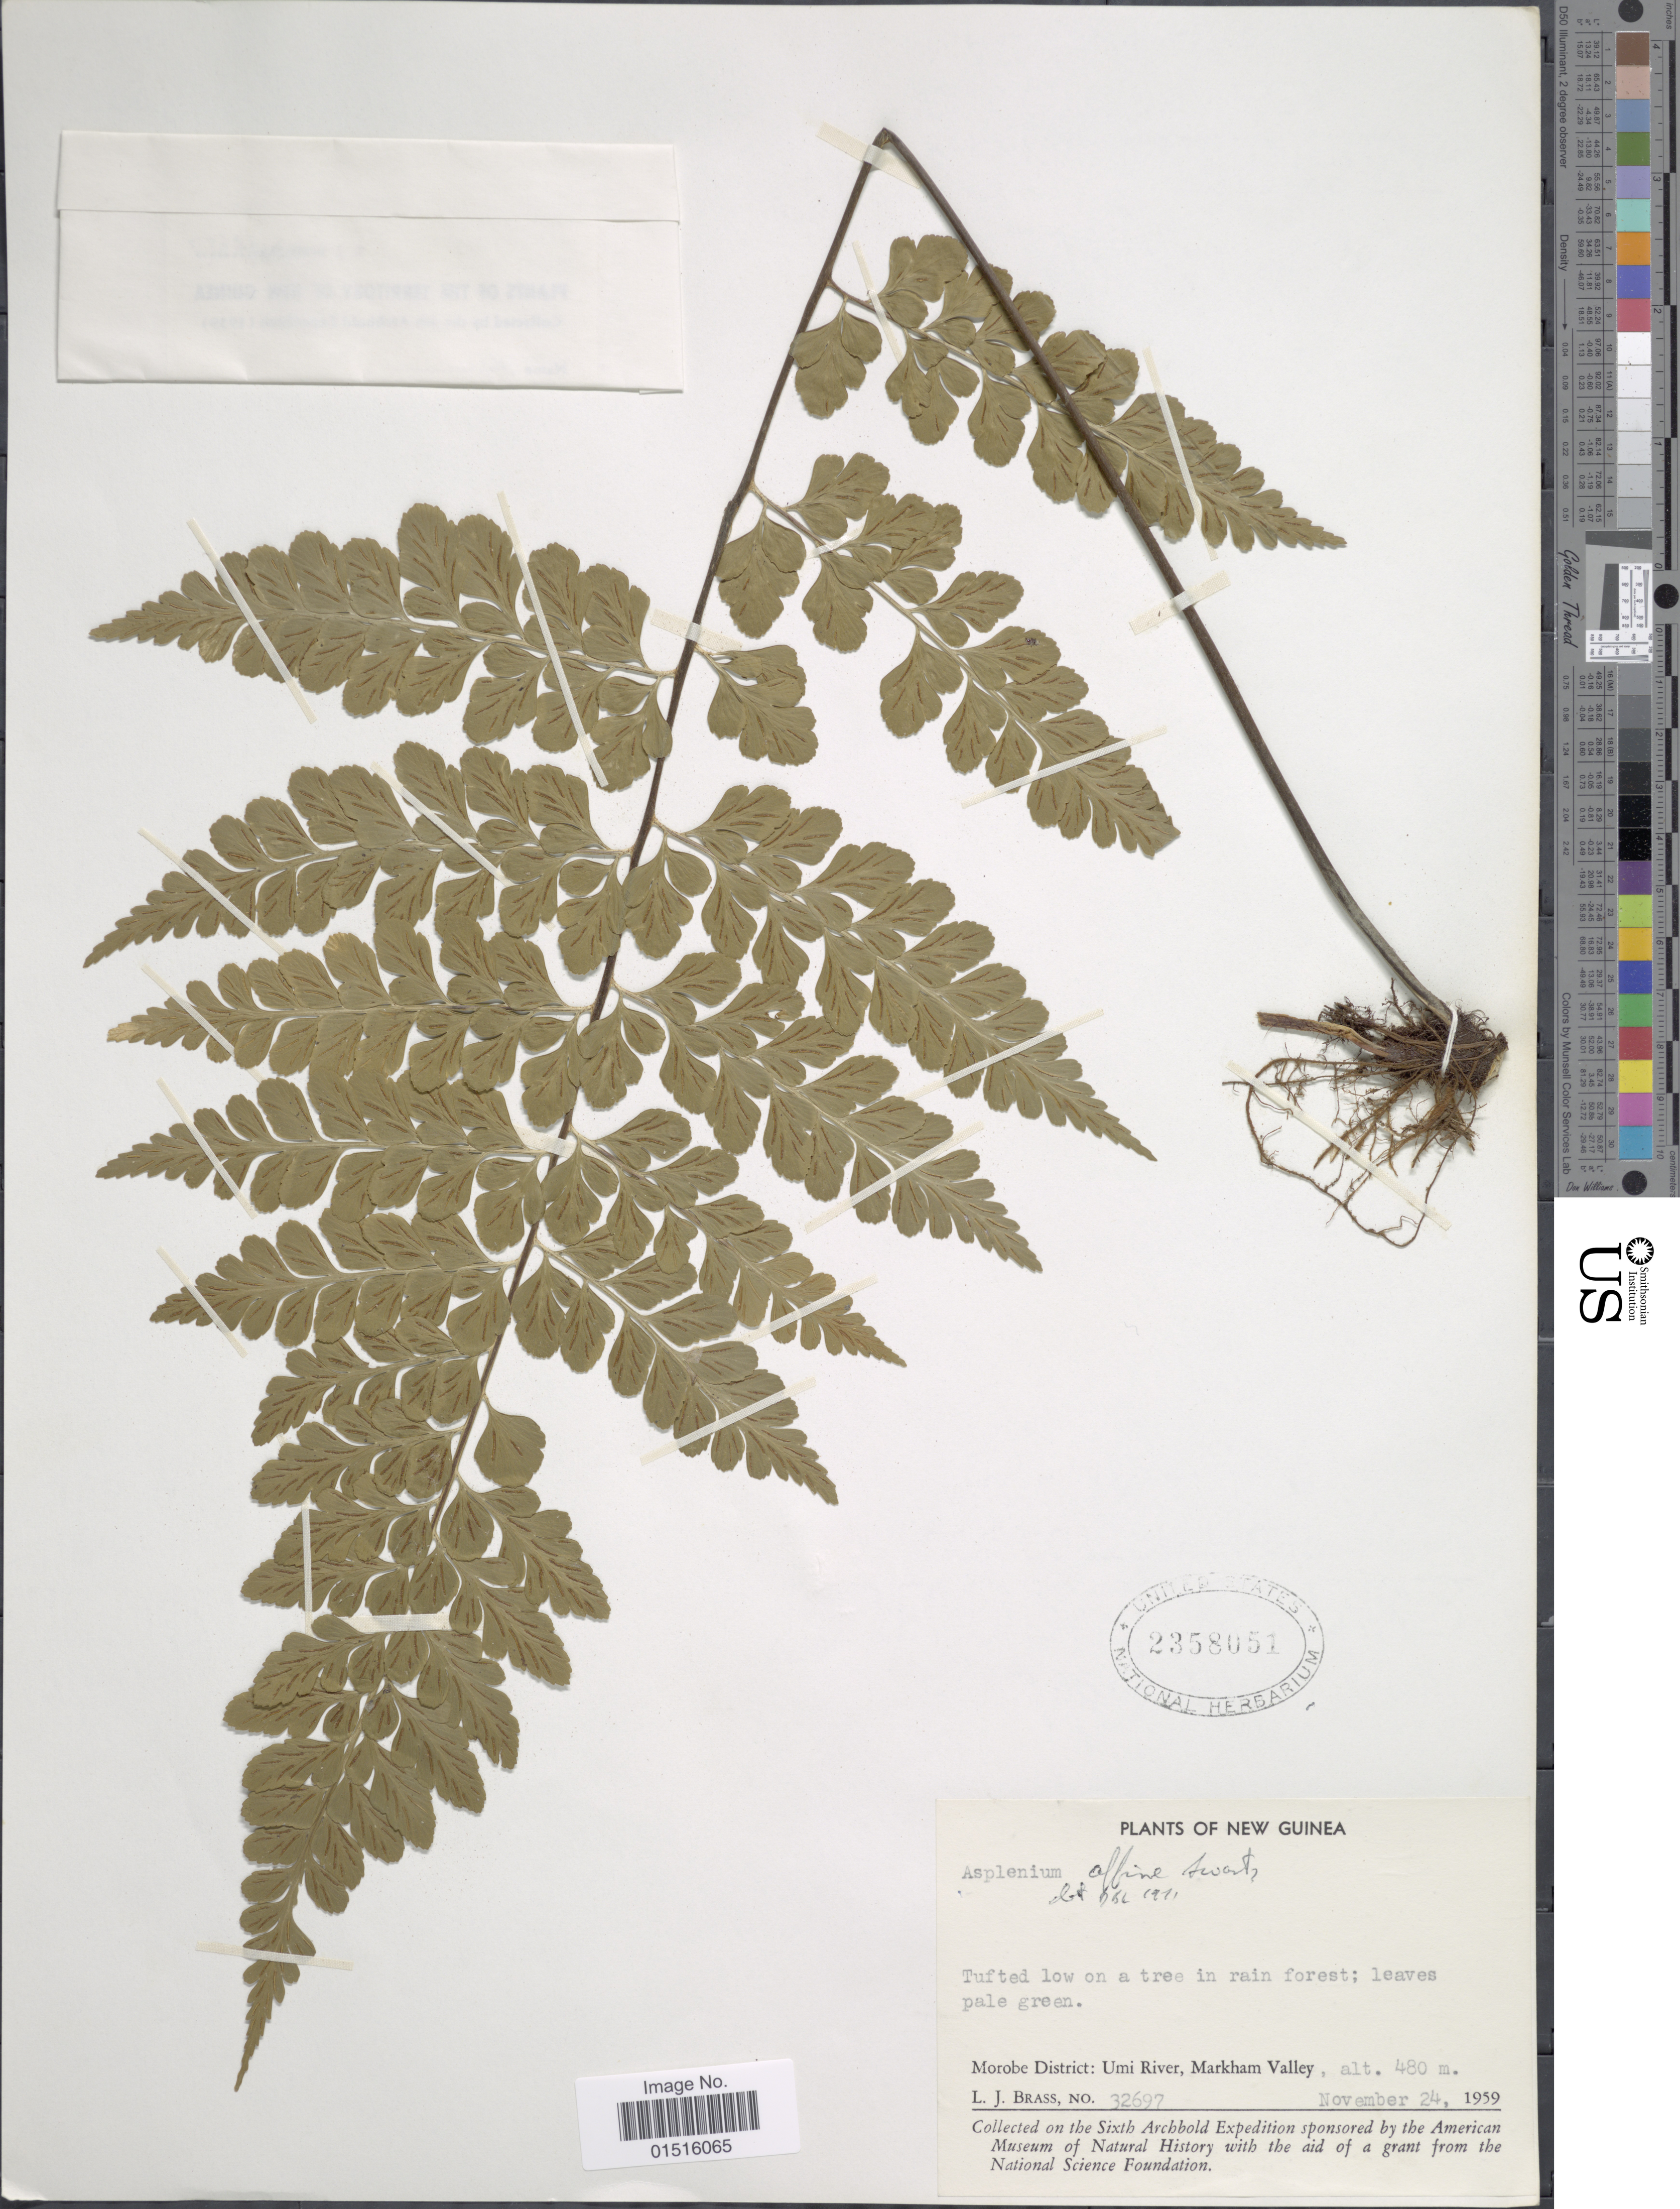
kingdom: Plantae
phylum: Tracheophyta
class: Polypodiopsida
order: Polypodiales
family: Aspleniaceae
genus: Asplenium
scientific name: Asplenium affine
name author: Sw.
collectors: L. J. Brass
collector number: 32697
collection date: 1959-11-24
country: Papua New Guinea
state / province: Morobe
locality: Umi River, Markham Valley, New Guinea. Morobe District.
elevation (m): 480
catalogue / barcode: US 2358051